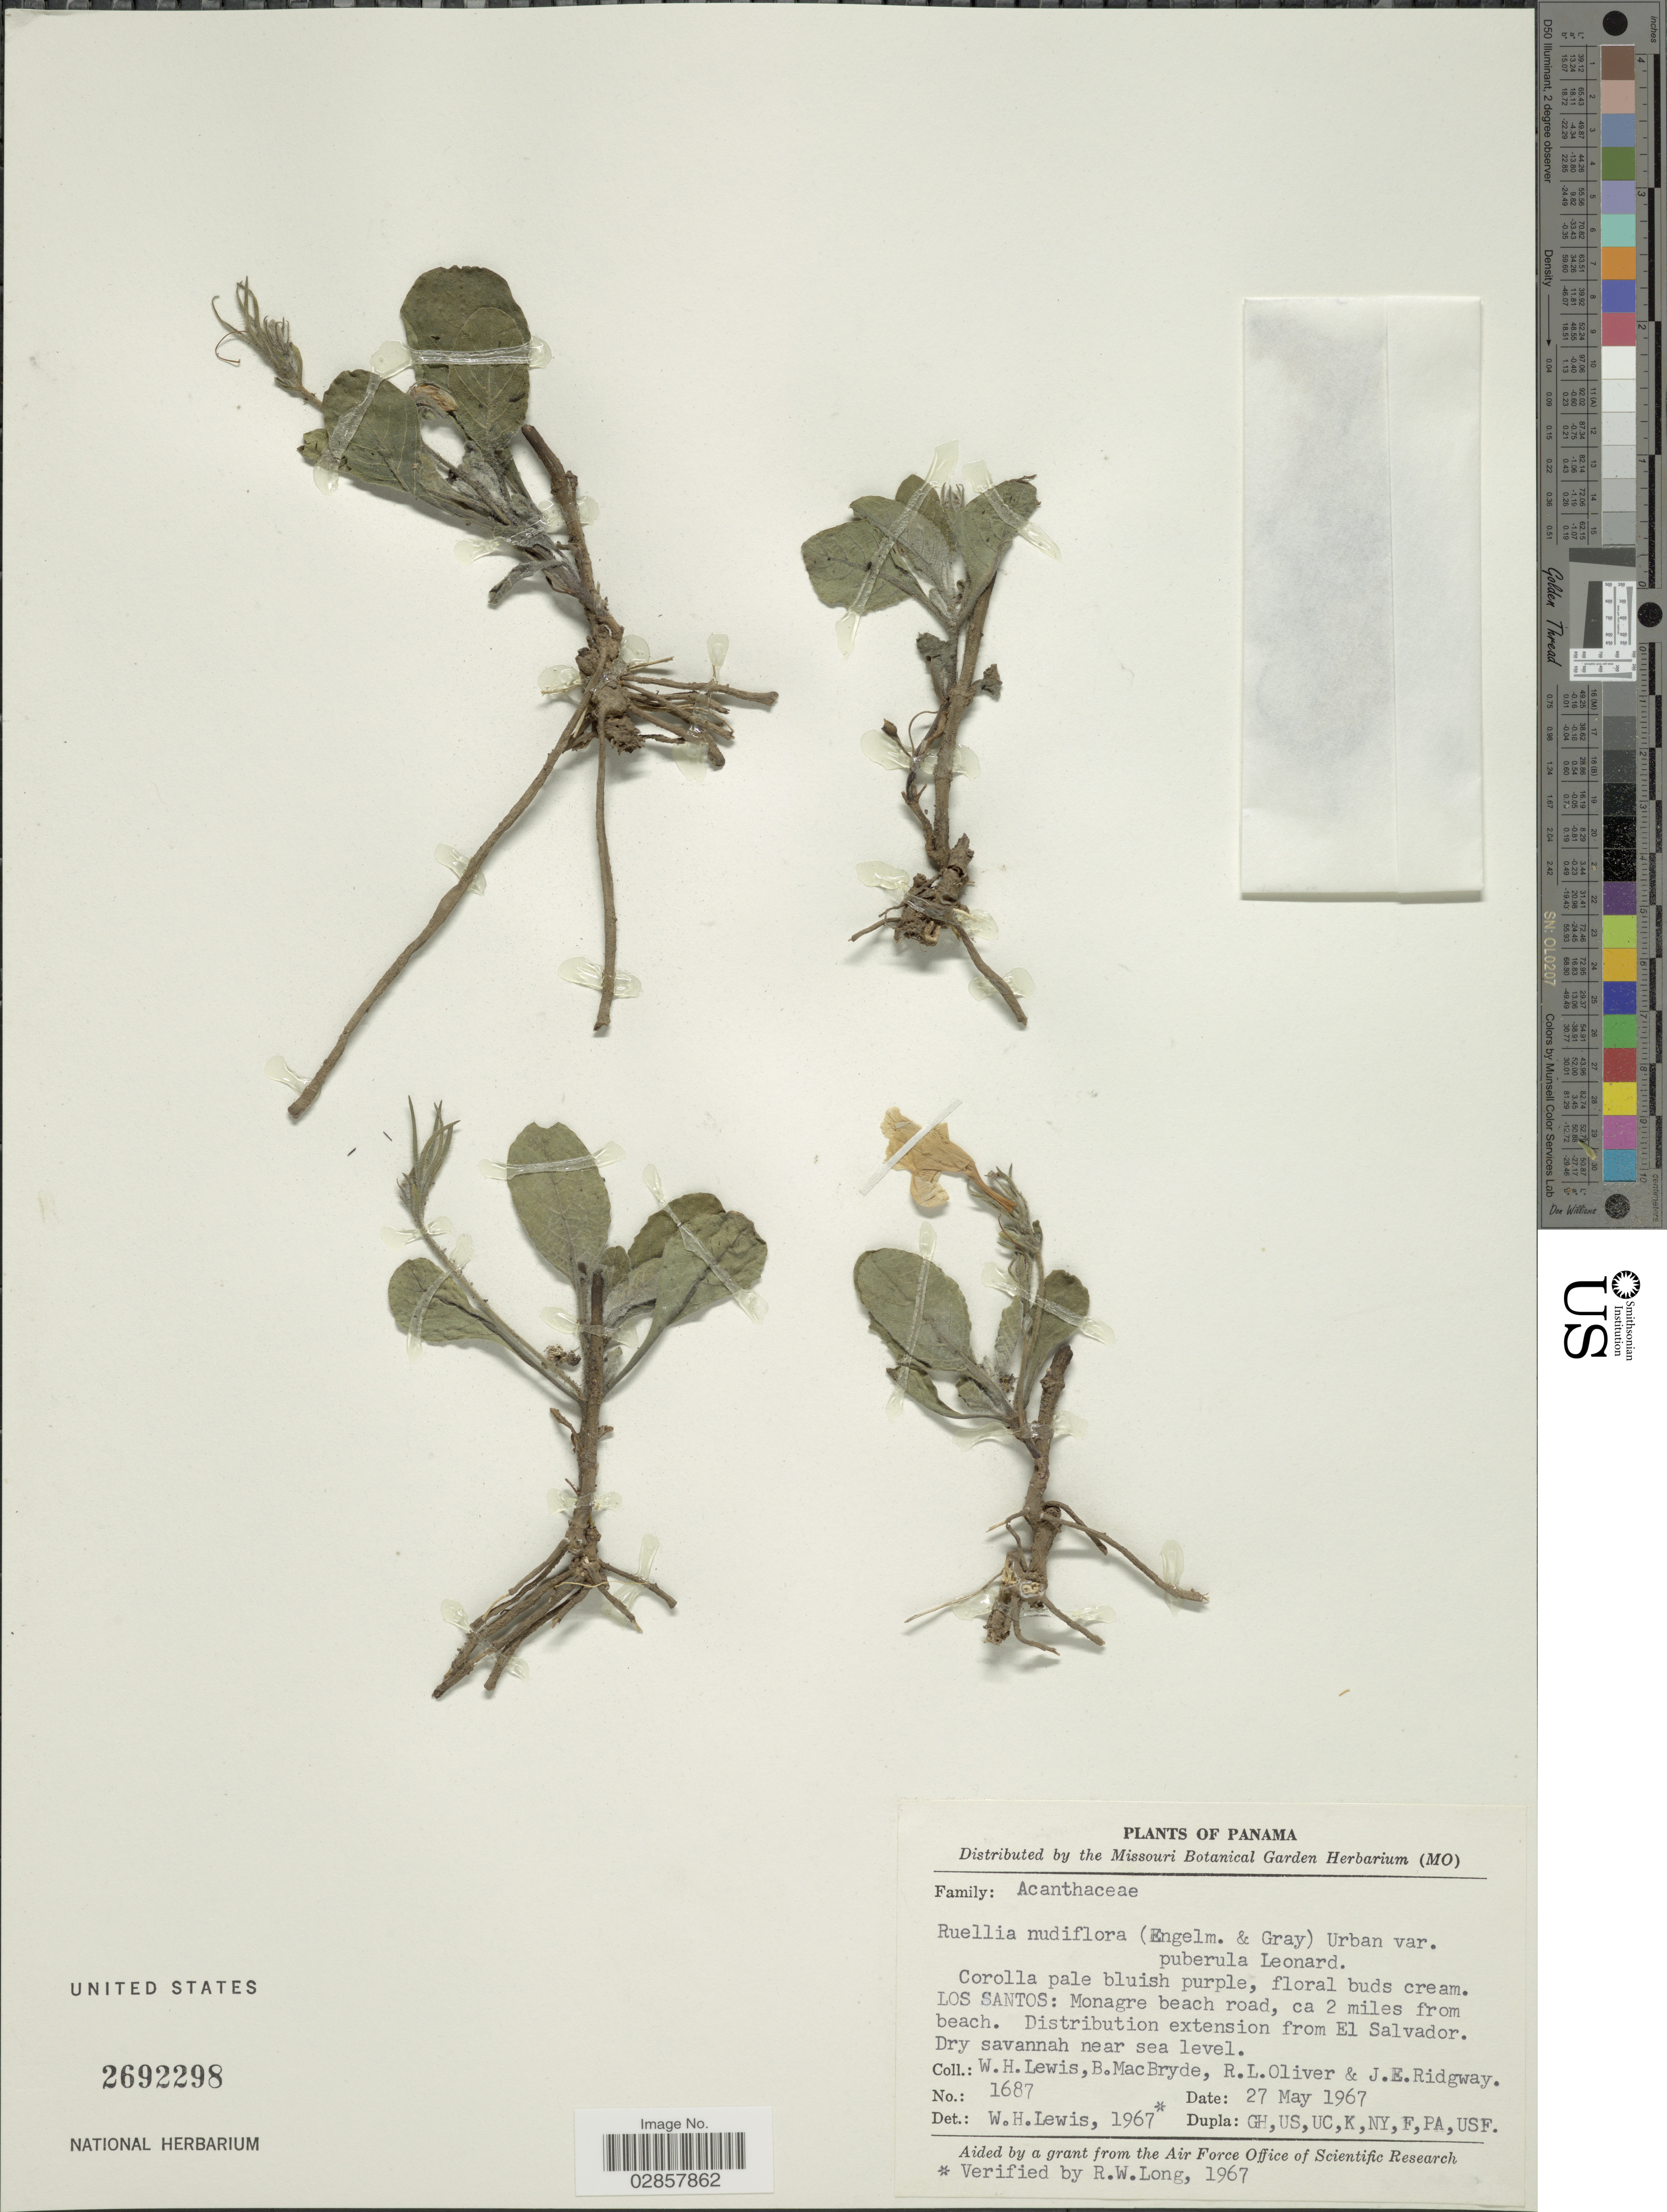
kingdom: Plantae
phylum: Tracheophyta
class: Magnoliopsida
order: Lamiales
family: Acanthaceae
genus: Ruellia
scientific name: Ruellia nudiflora var. puberula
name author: Leonard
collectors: W. H. Lewis, B. MacBryde, R. Oliver & J. Ridgway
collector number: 1687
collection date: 1967-05-27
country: Panama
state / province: Los Santos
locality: Monagre beach road, ca 2 miles from beach. Distribution extension from El Salvador.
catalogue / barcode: US 2692298